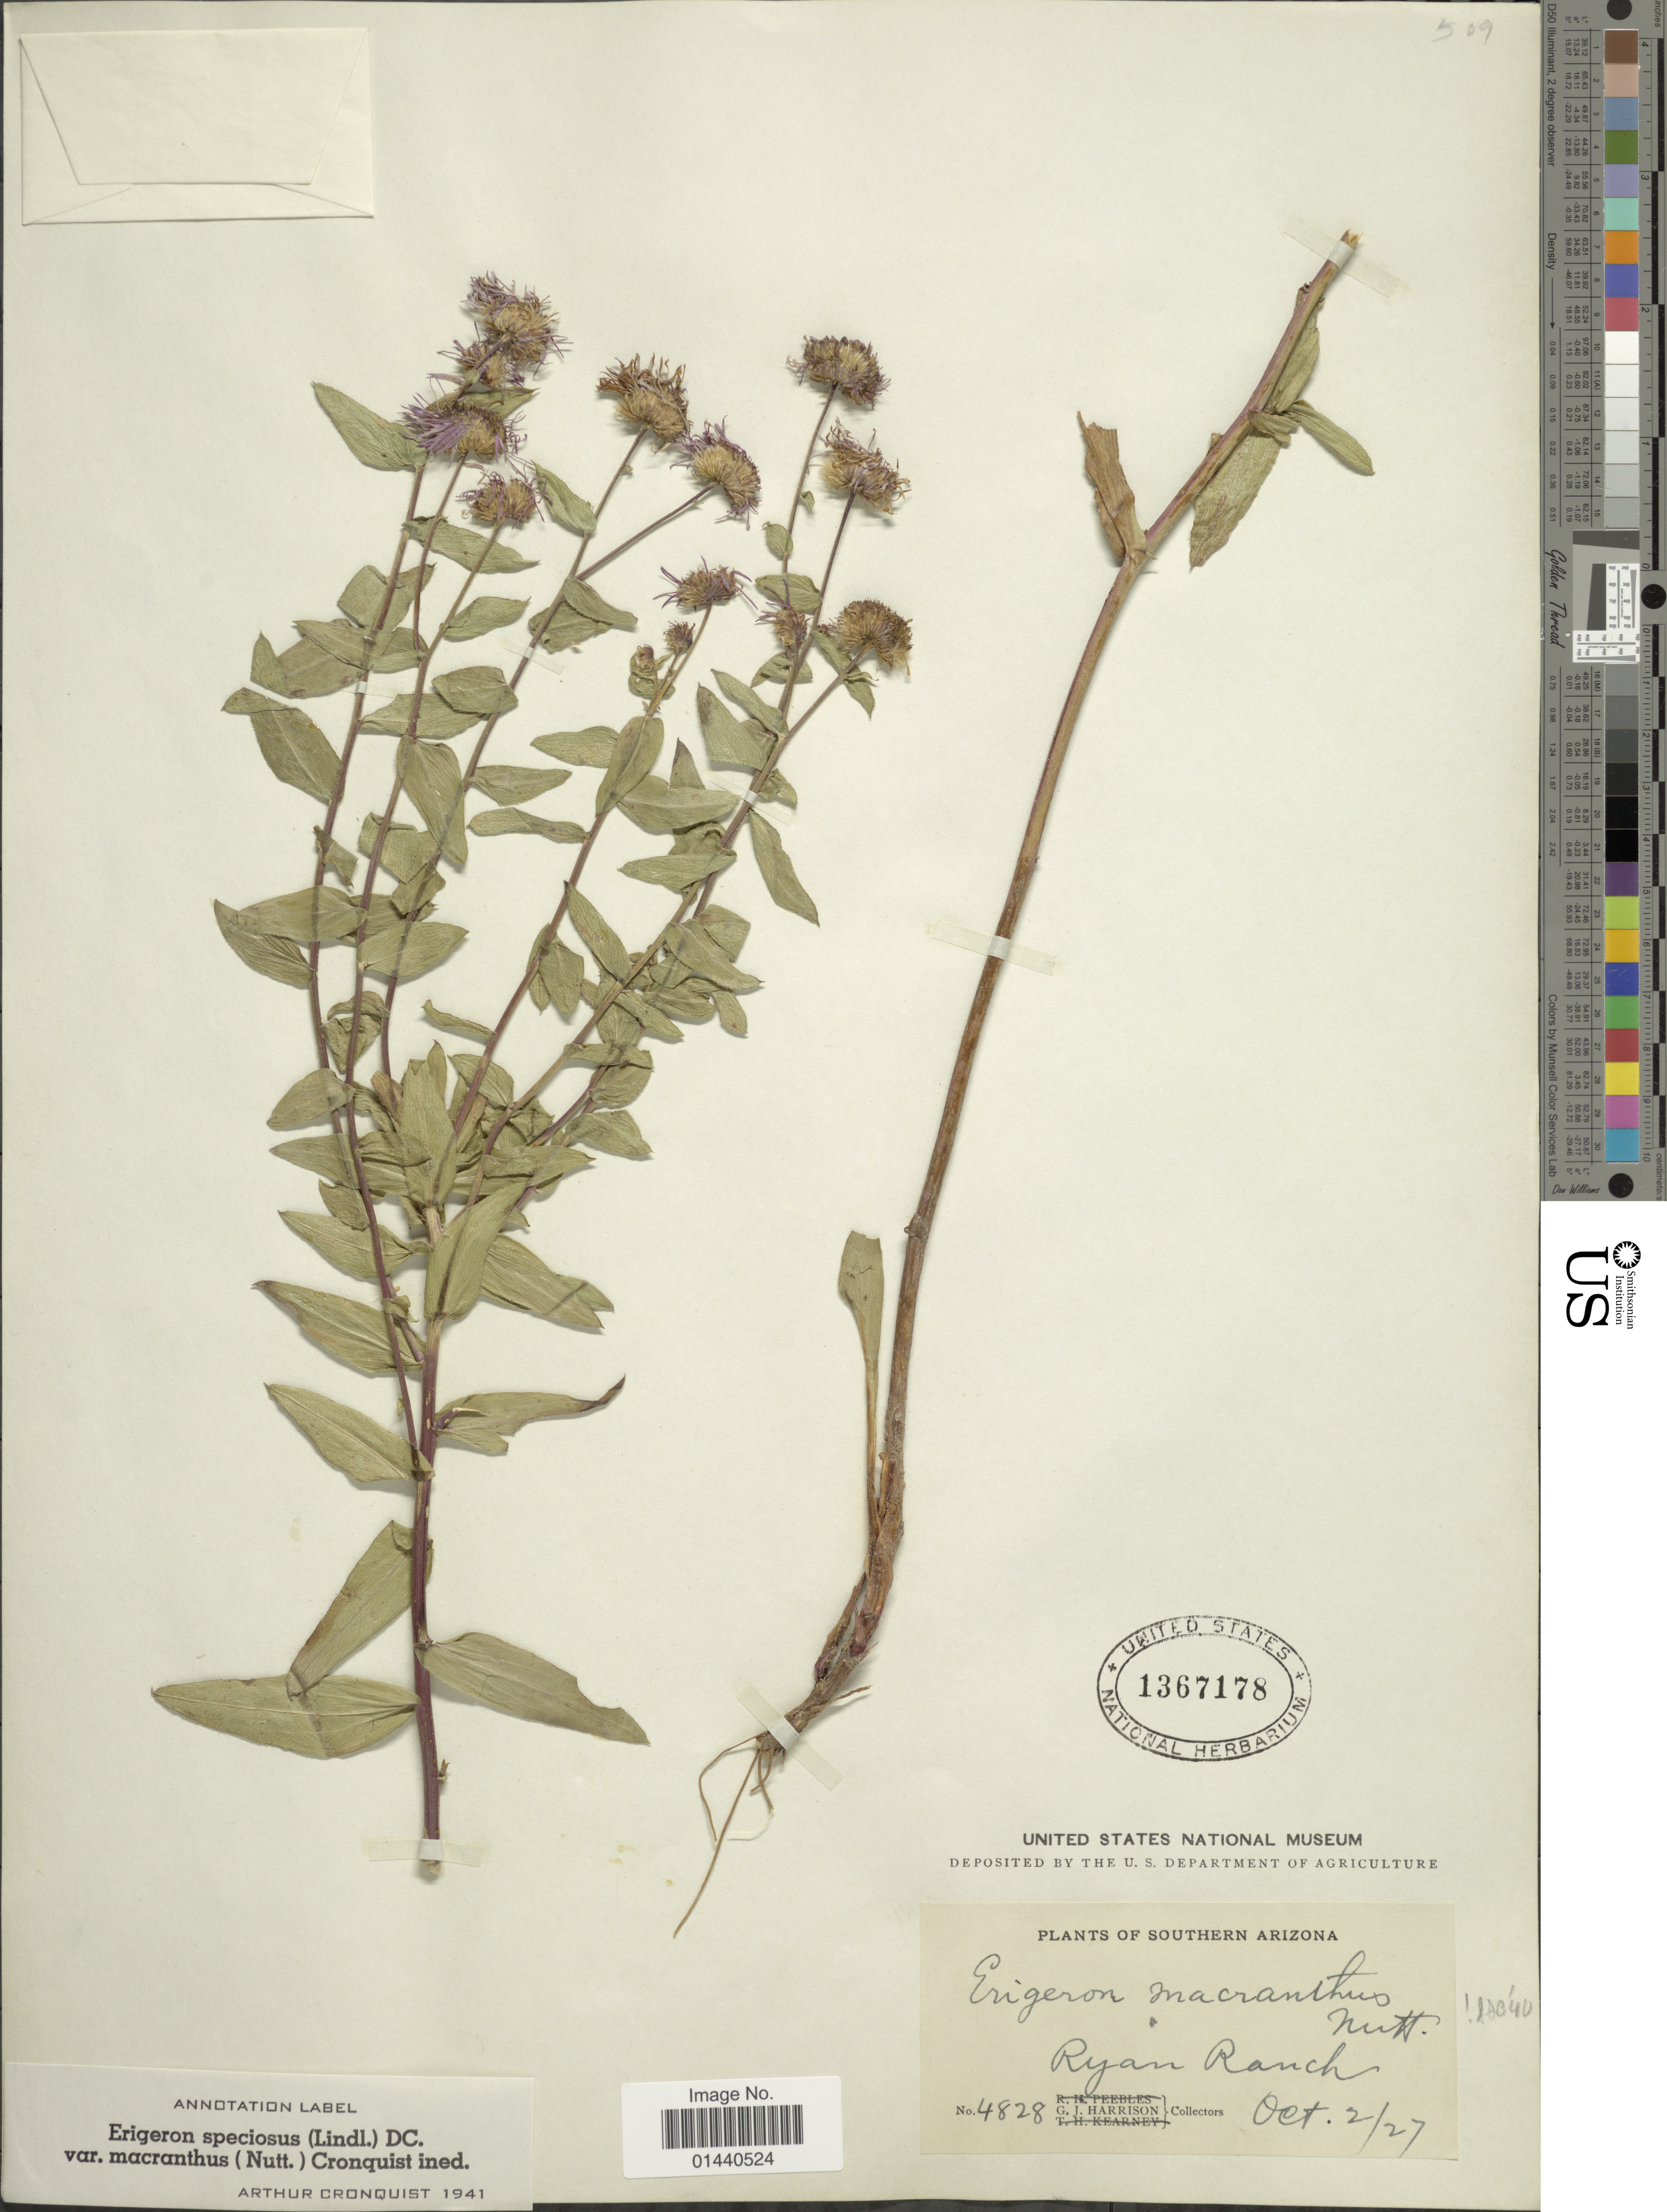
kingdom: Plantae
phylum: Tracheophyta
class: Magnoliopsida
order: Asterales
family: Asteraceae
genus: Erigeron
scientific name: Erigeron speciosus var. macranthus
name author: (Nutt.) Cronq.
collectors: G. J. Harrison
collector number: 4828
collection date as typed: Transcribed d/m/y: 2/10/27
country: United States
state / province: Arizona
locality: Southern Arizona. Ryan Ranch.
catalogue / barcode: US 1367178